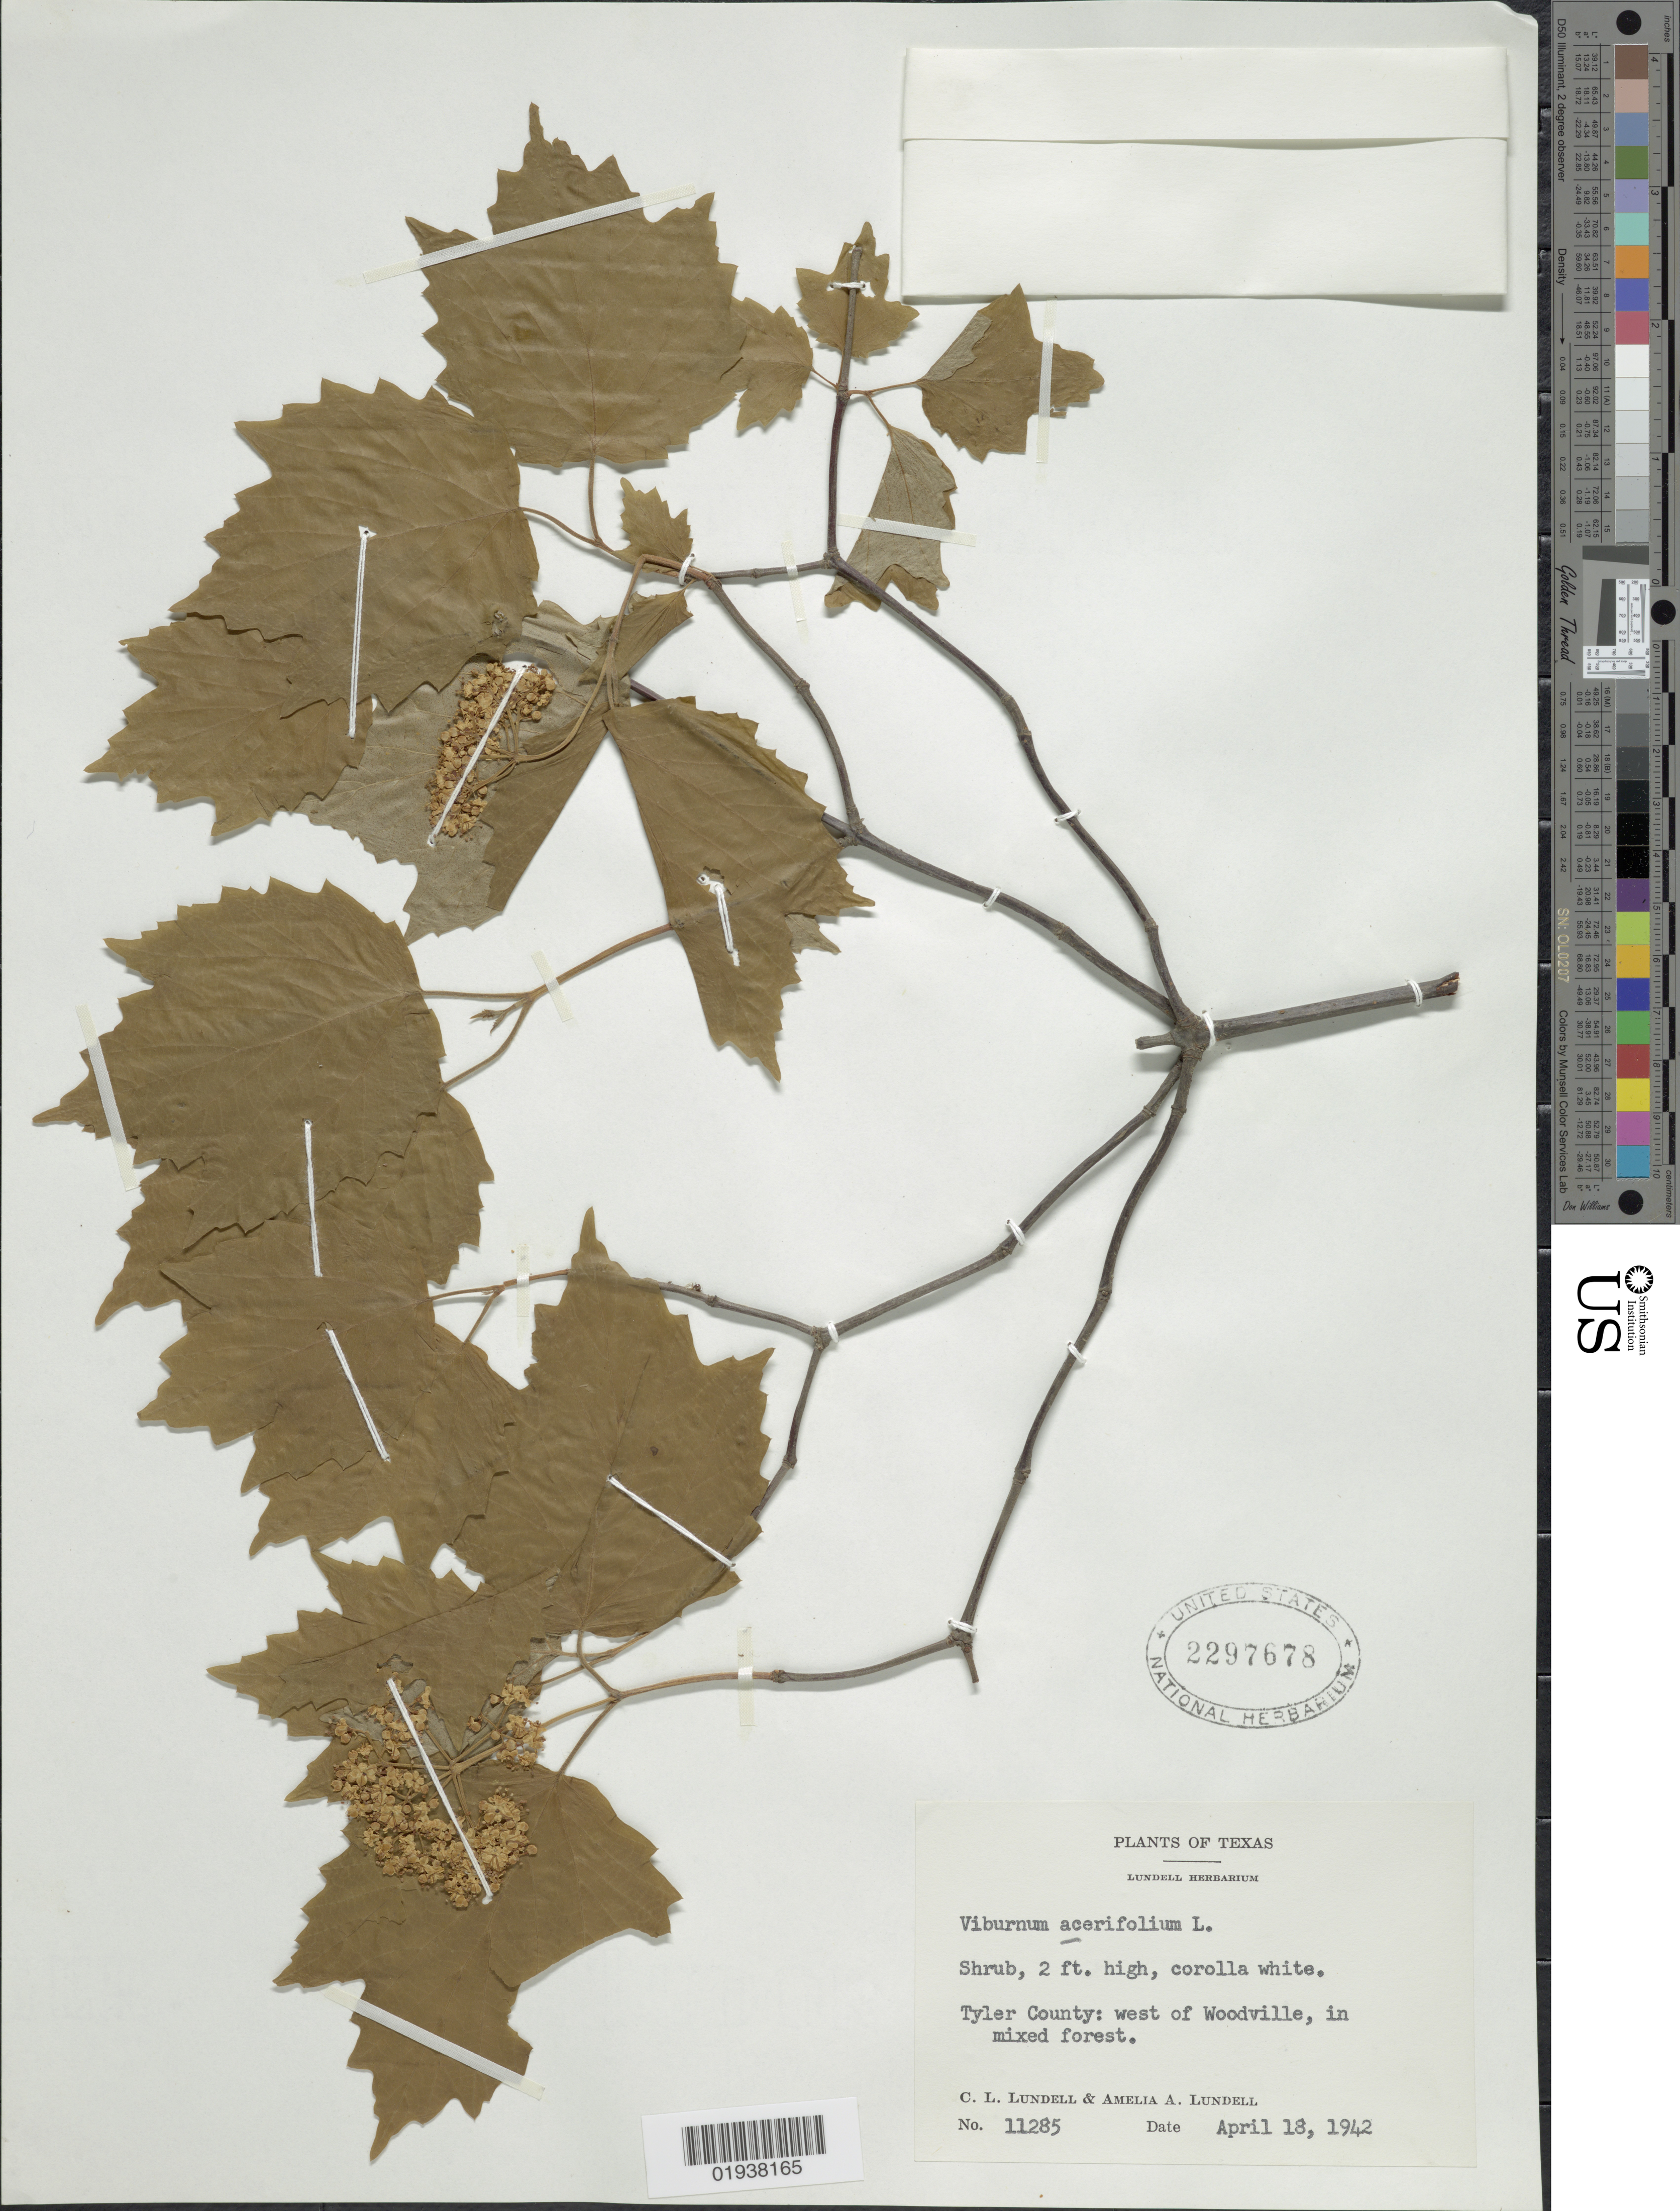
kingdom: Plantae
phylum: Tracheophyta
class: Magnoliopsida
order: Dipsacales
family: Viburnaceae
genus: Viburnum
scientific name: Viburnum acerifolium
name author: L.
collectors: C. L. Lundell & A. A. Lundell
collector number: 11285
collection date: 1942-04-18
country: United States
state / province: Texas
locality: Tyler County: west of Woodville, in mixed forest.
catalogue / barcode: US 2297678